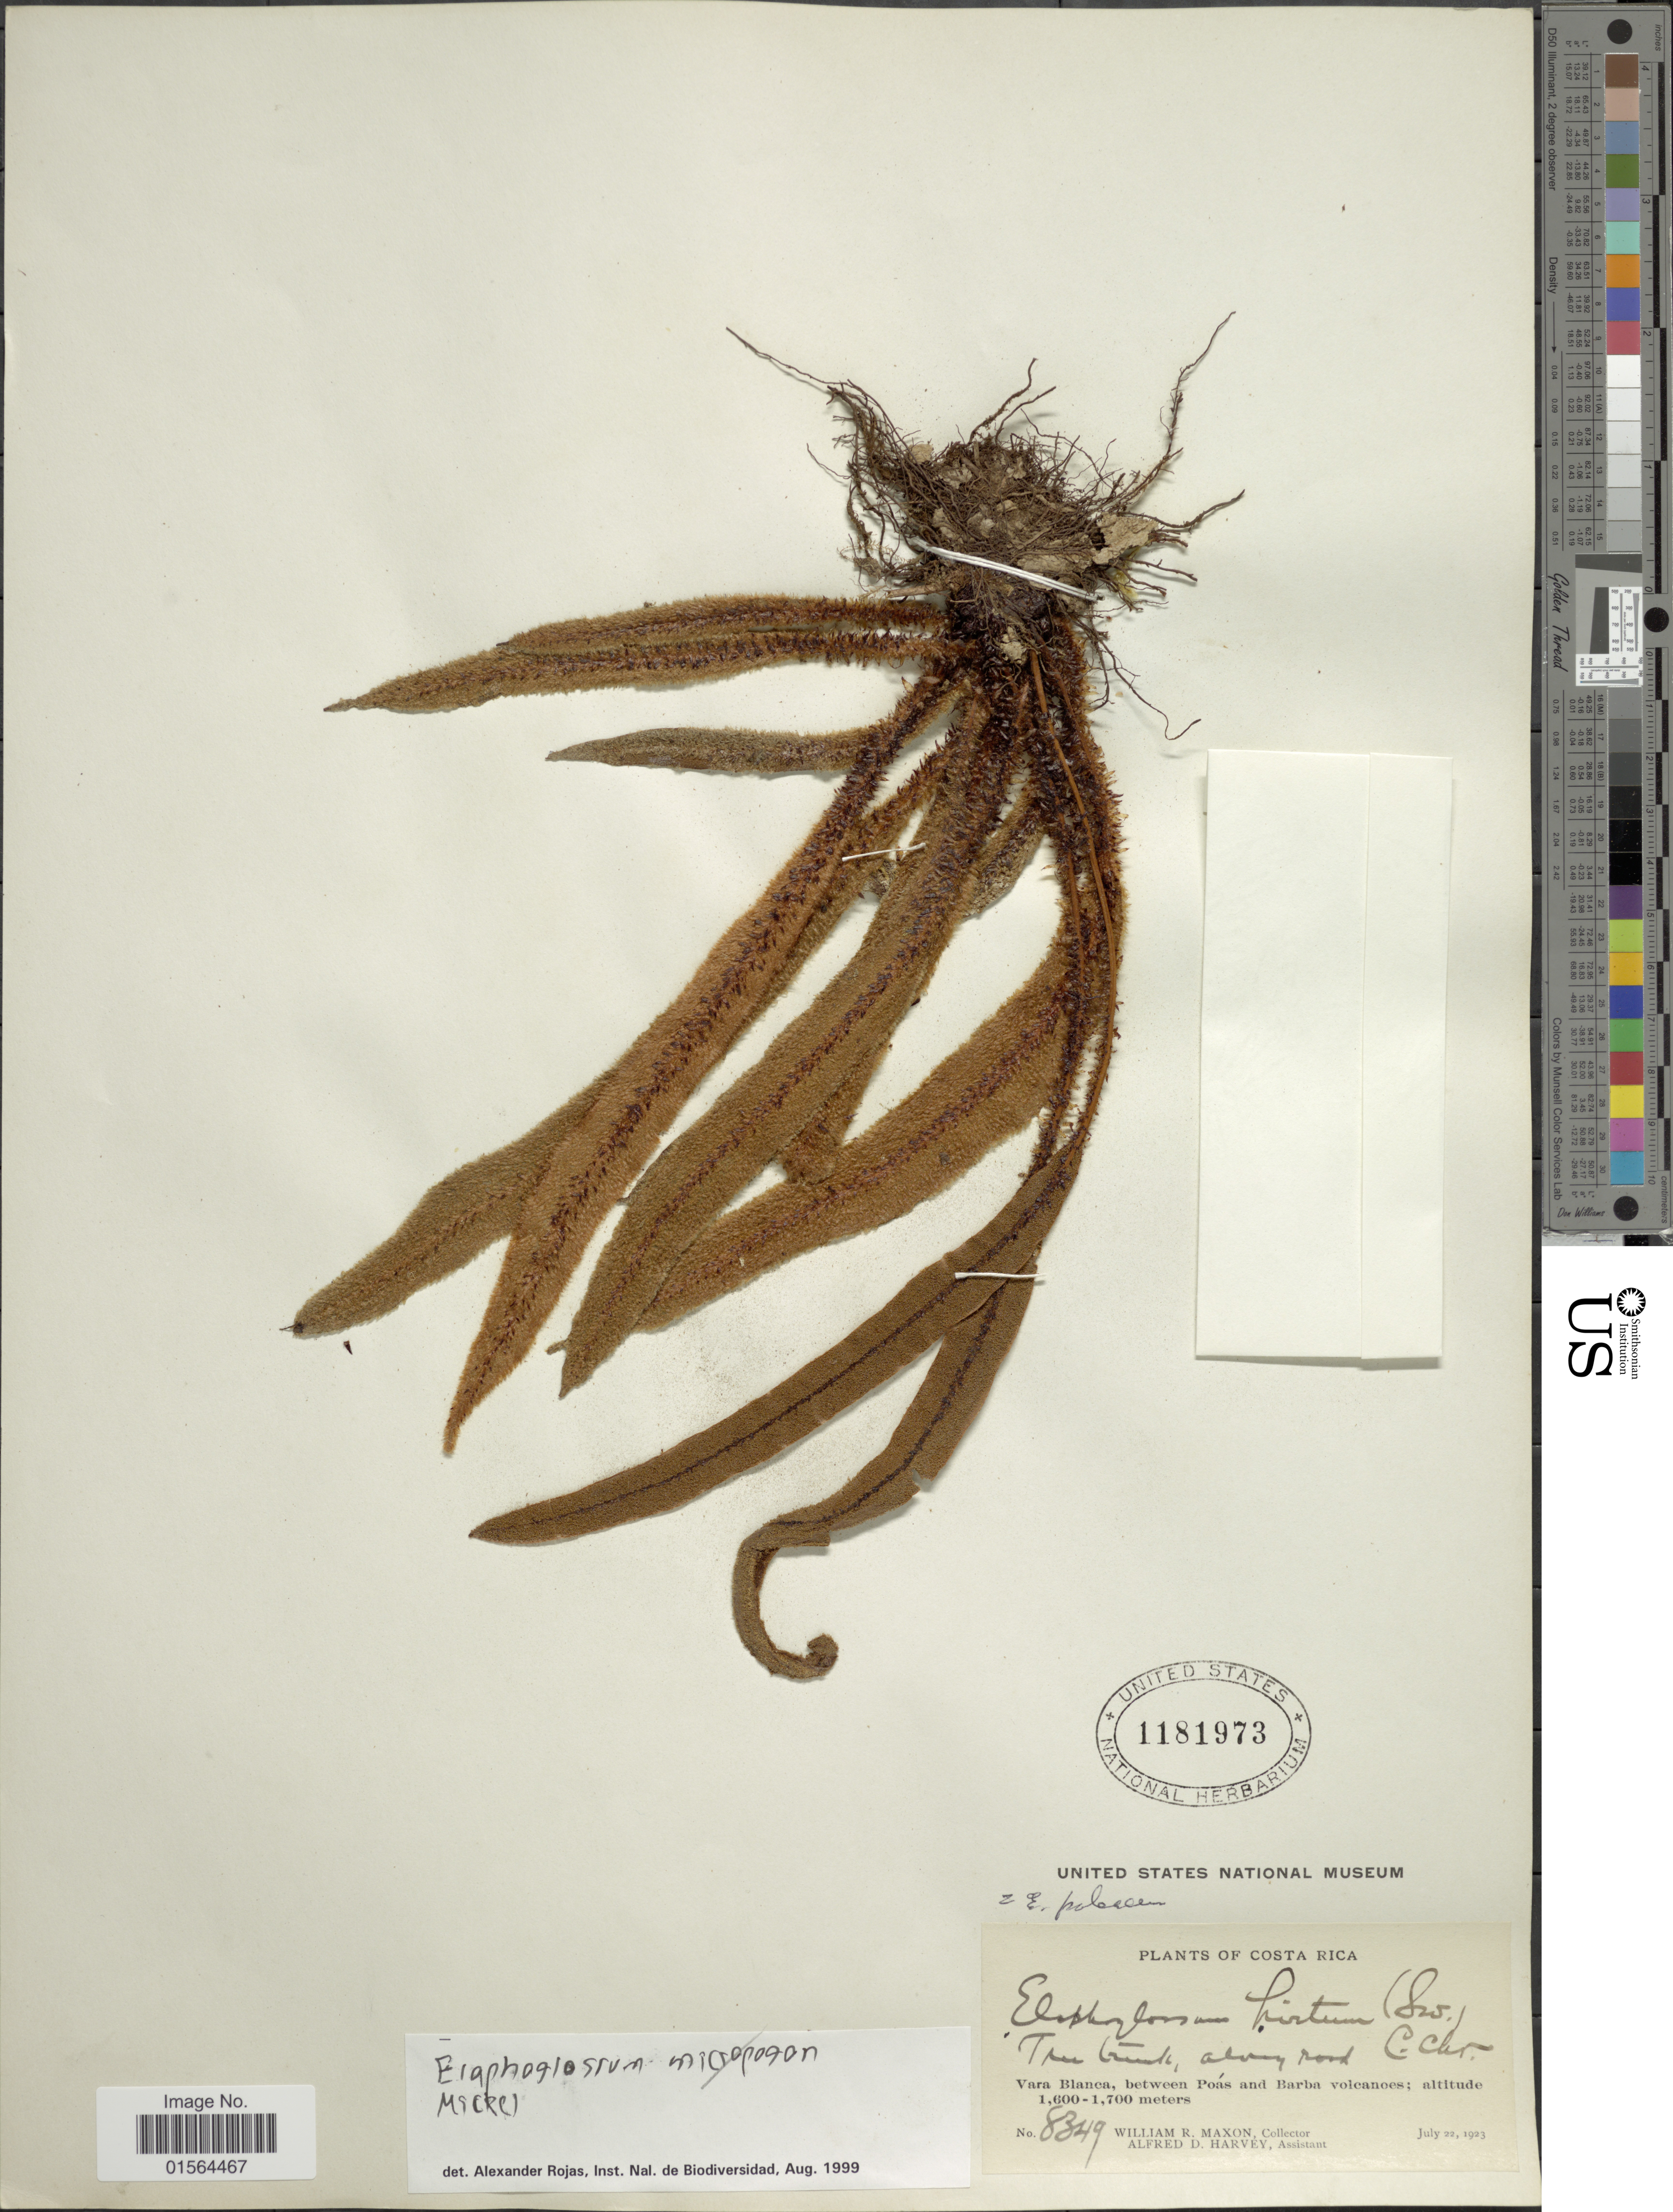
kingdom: Plantae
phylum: Tracheophyta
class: Polypodiopsida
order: Polypodiales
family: Dryopteridaceae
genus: Elaphoglossum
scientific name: Elaphoglossum paleaceum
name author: (Hook. & Grev.) Sledge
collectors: W. R. Maxon & A. D. Harvey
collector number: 8349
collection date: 1923-07-22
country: Costa Rica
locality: Vara Blanca, between Pas and Barba volcanoes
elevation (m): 1600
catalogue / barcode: US 1181973